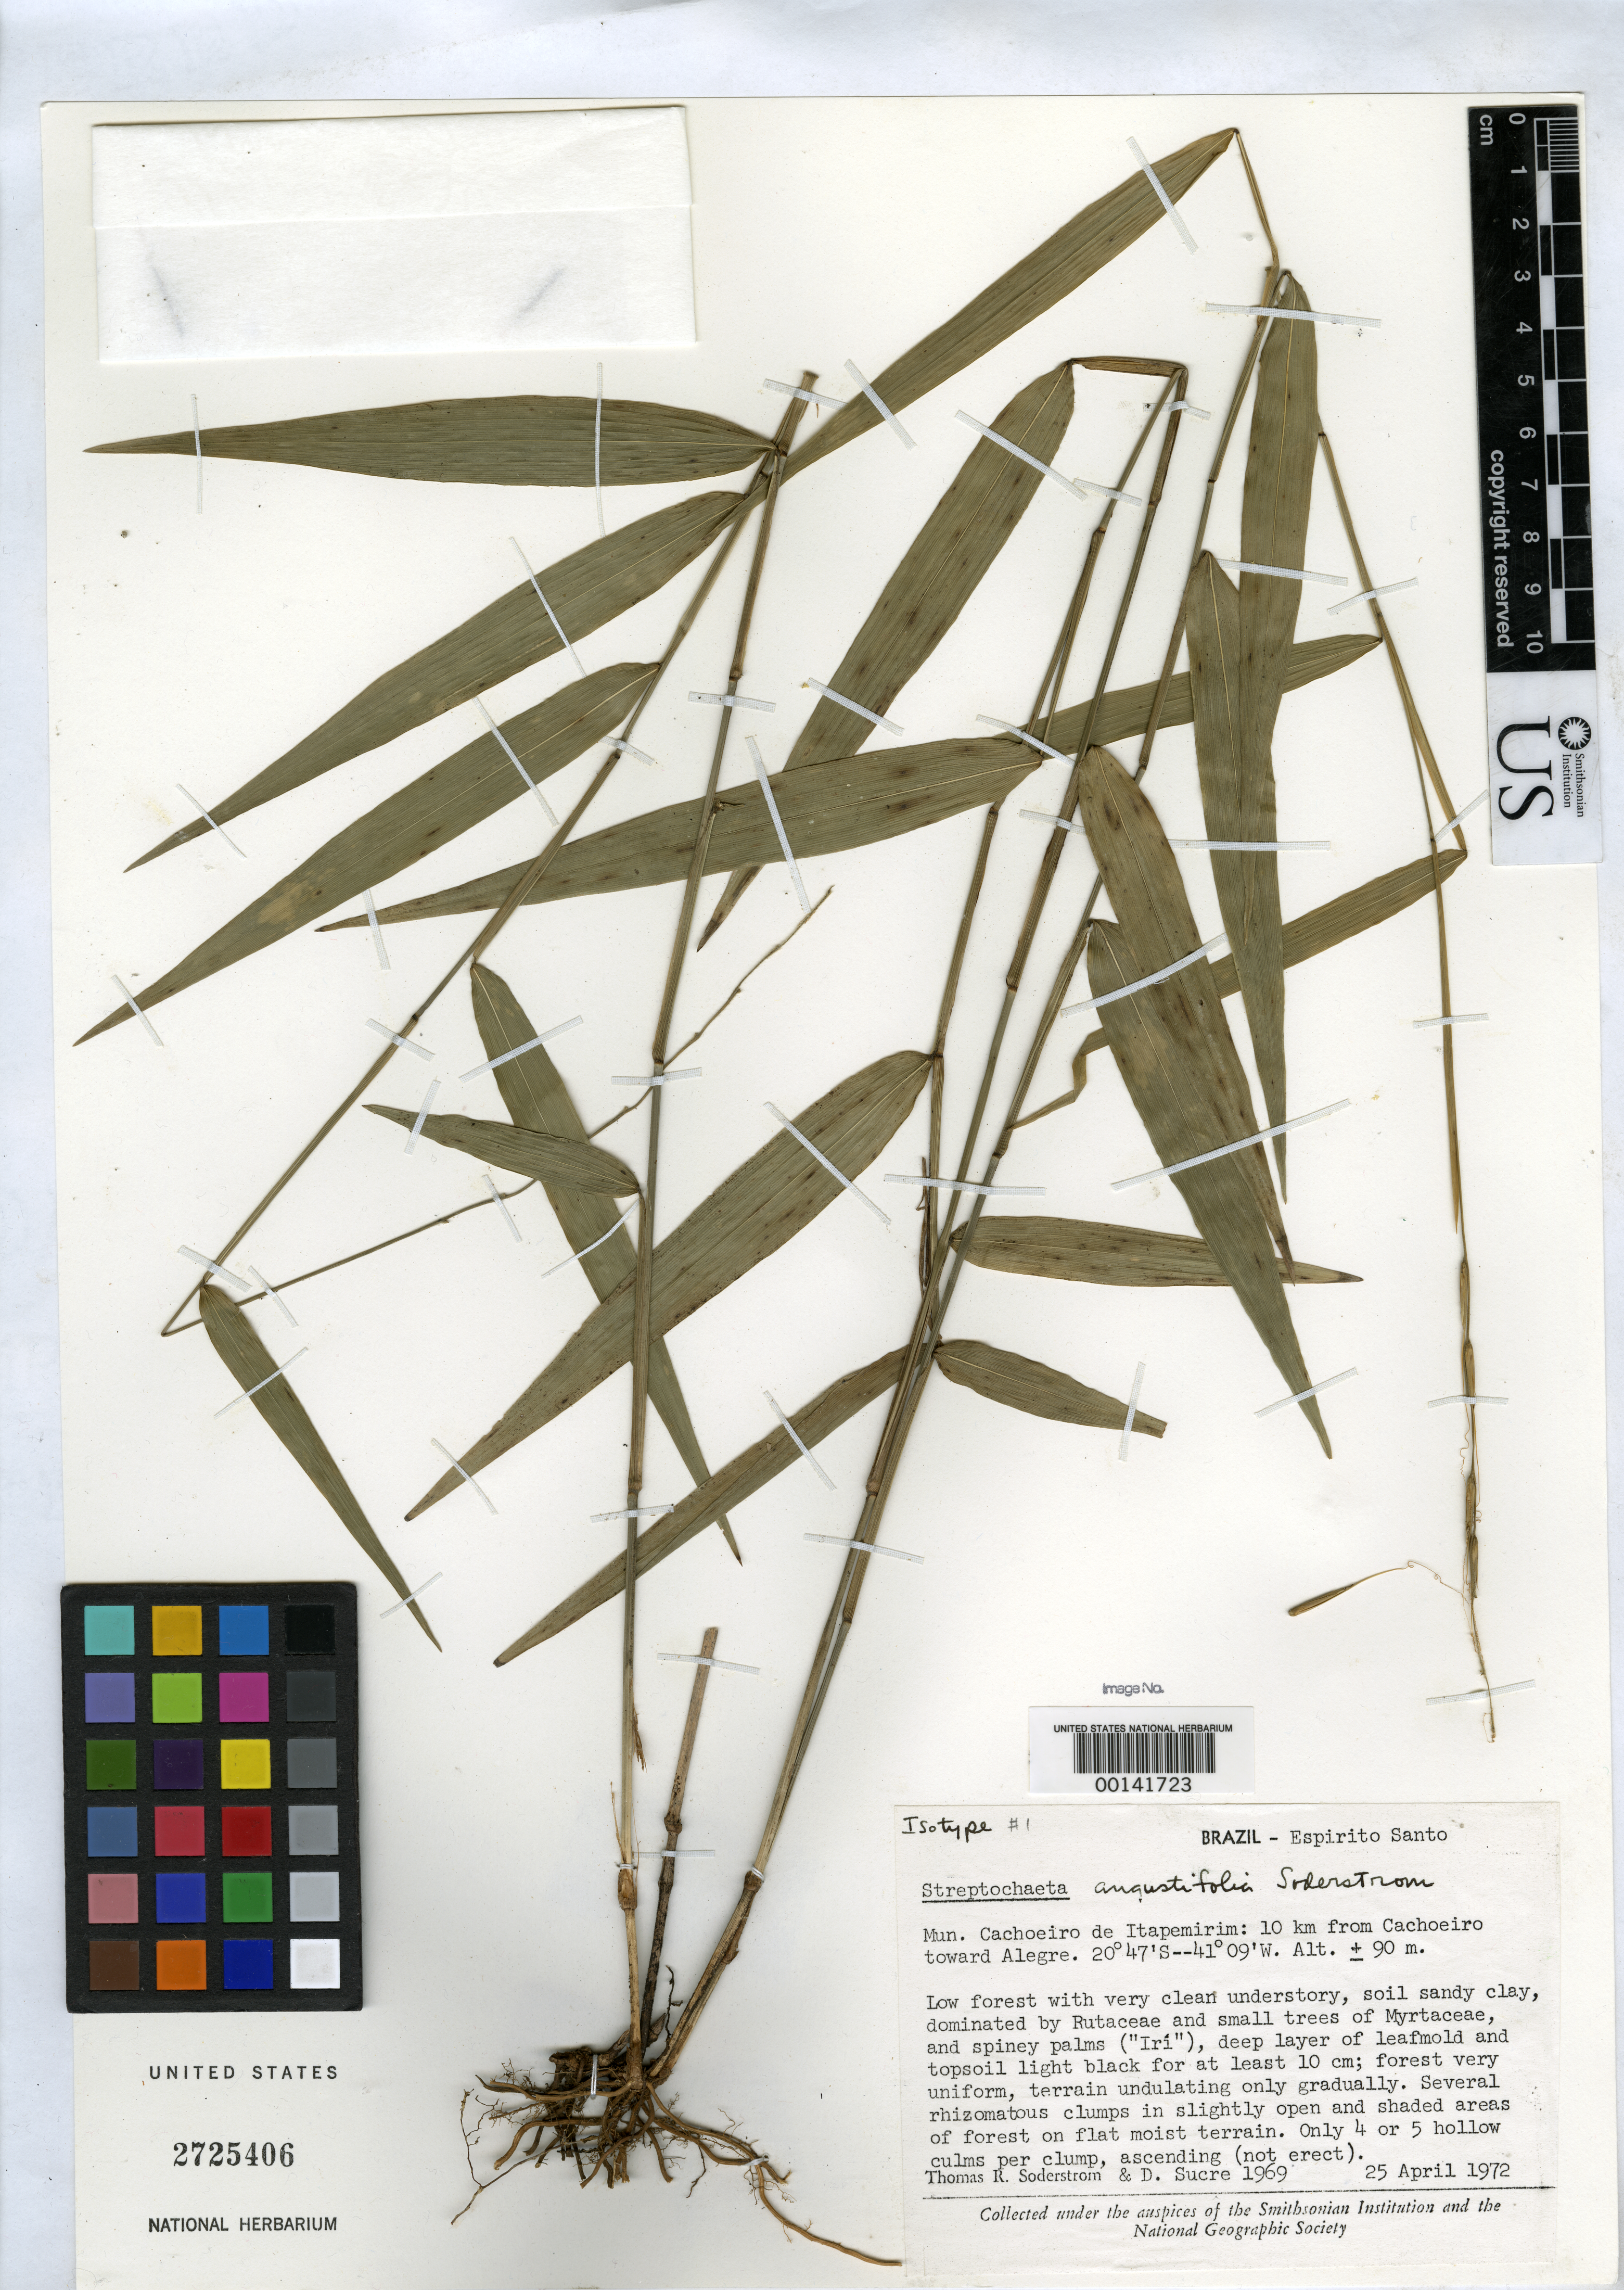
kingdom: Plantae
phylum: Tracheophyta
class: Liliopsida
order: Poales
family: Poaceae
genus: Streptochaeta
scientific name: Streptochaeta angustifolia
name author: Soderstr.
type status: Isotype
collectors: T. R. Soderstrom & D. Sucre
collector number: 1969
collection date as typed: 25 Apr 1972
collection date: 1972-04-25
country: Brazil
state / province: Espírito Santo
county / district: Cachoeiro de Itapemirim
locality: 10 km from Cachoeiro toward Alegre.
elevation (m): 90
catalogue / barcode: US 2725406